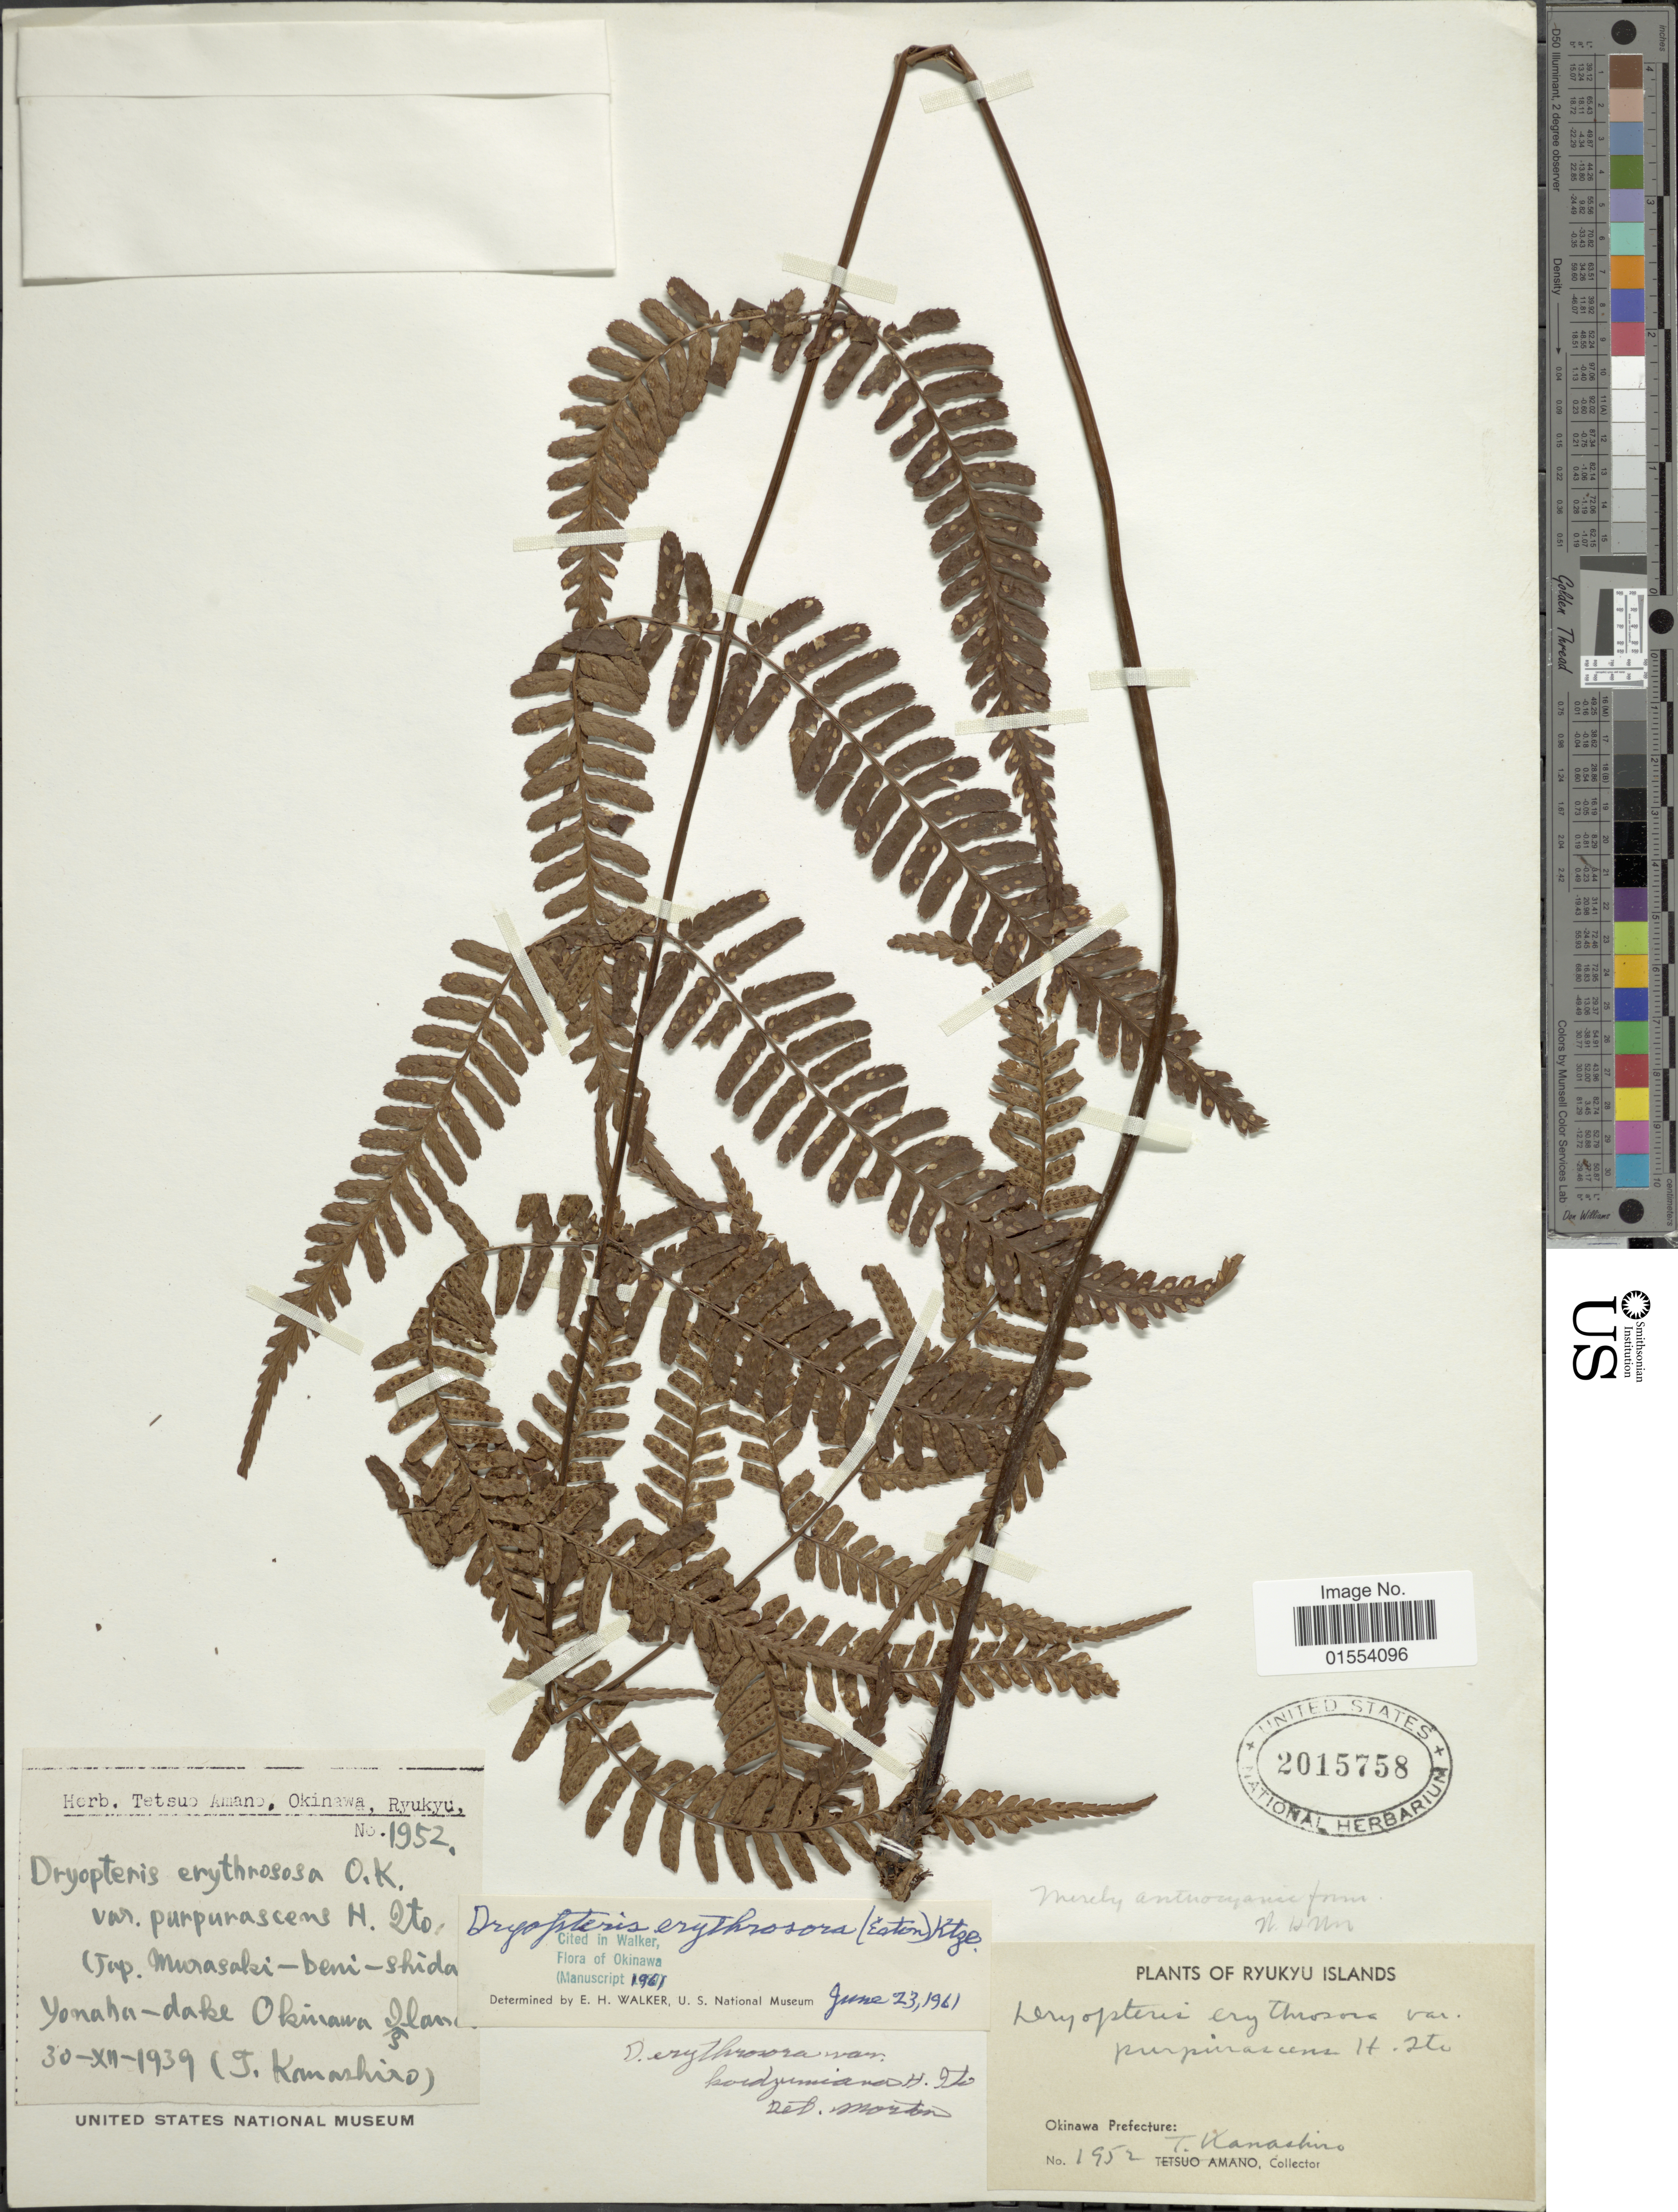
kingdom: Plantae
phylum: Tracheophyta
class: Polypodiopsida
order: Polypodiales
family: Dryopteridaceae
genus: Dryopteris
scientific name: Dryopteris erythrosora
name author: (D.C. Eaton) Kuntze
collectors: T. Kanashiro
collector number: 1952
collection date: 1939-12-30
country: Japan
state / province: Okinawa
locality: Ryukyu Islands, Okinawa Prefecture. Yonaha-dake, Okinawa Islands.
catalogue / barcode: US 2015758